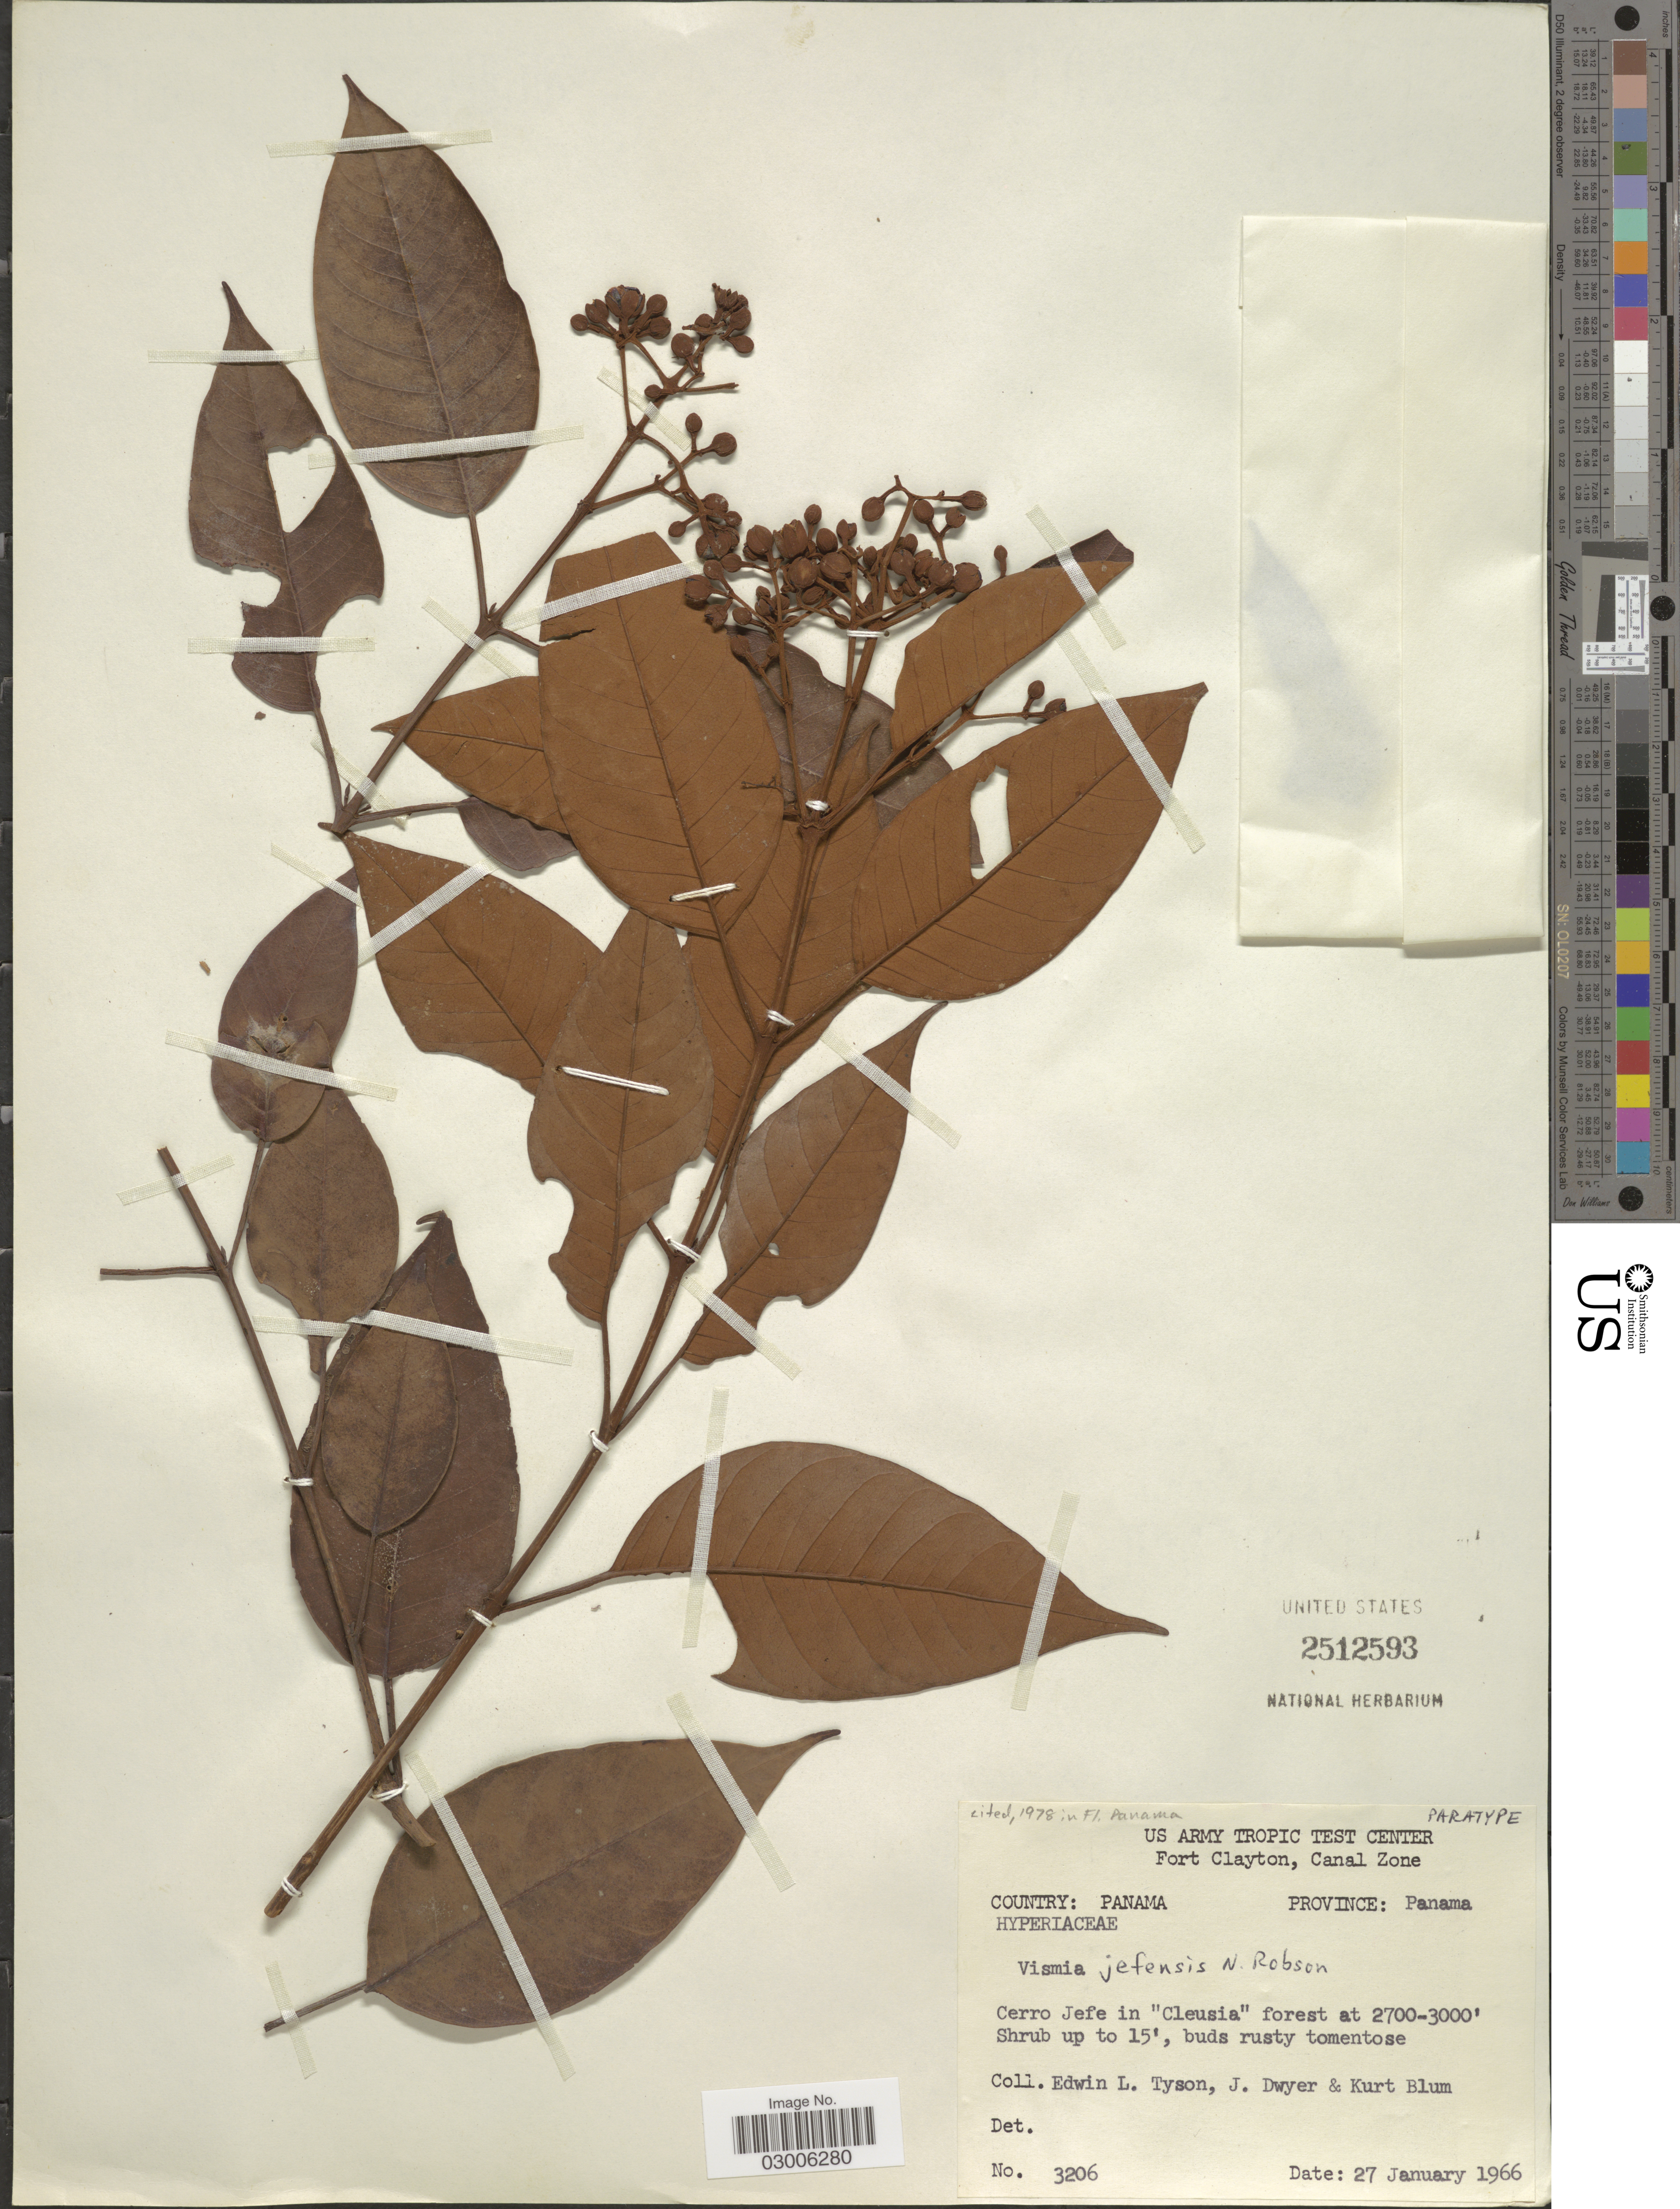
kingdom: Plantae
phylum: Tracheophyta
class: Magnoliopsida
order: Malpighiales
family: Hypericaceae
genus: Vismia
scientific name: Vismia jefensis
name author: N. Robson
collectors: E. L. Tyson, J. Dwyer & K. E. Blum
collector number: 3206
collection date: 1966-01-27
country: Panama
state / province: Panamá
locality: Cerro Jefe in "Cleusia" forest.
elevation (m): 823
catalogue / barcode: US 2512593